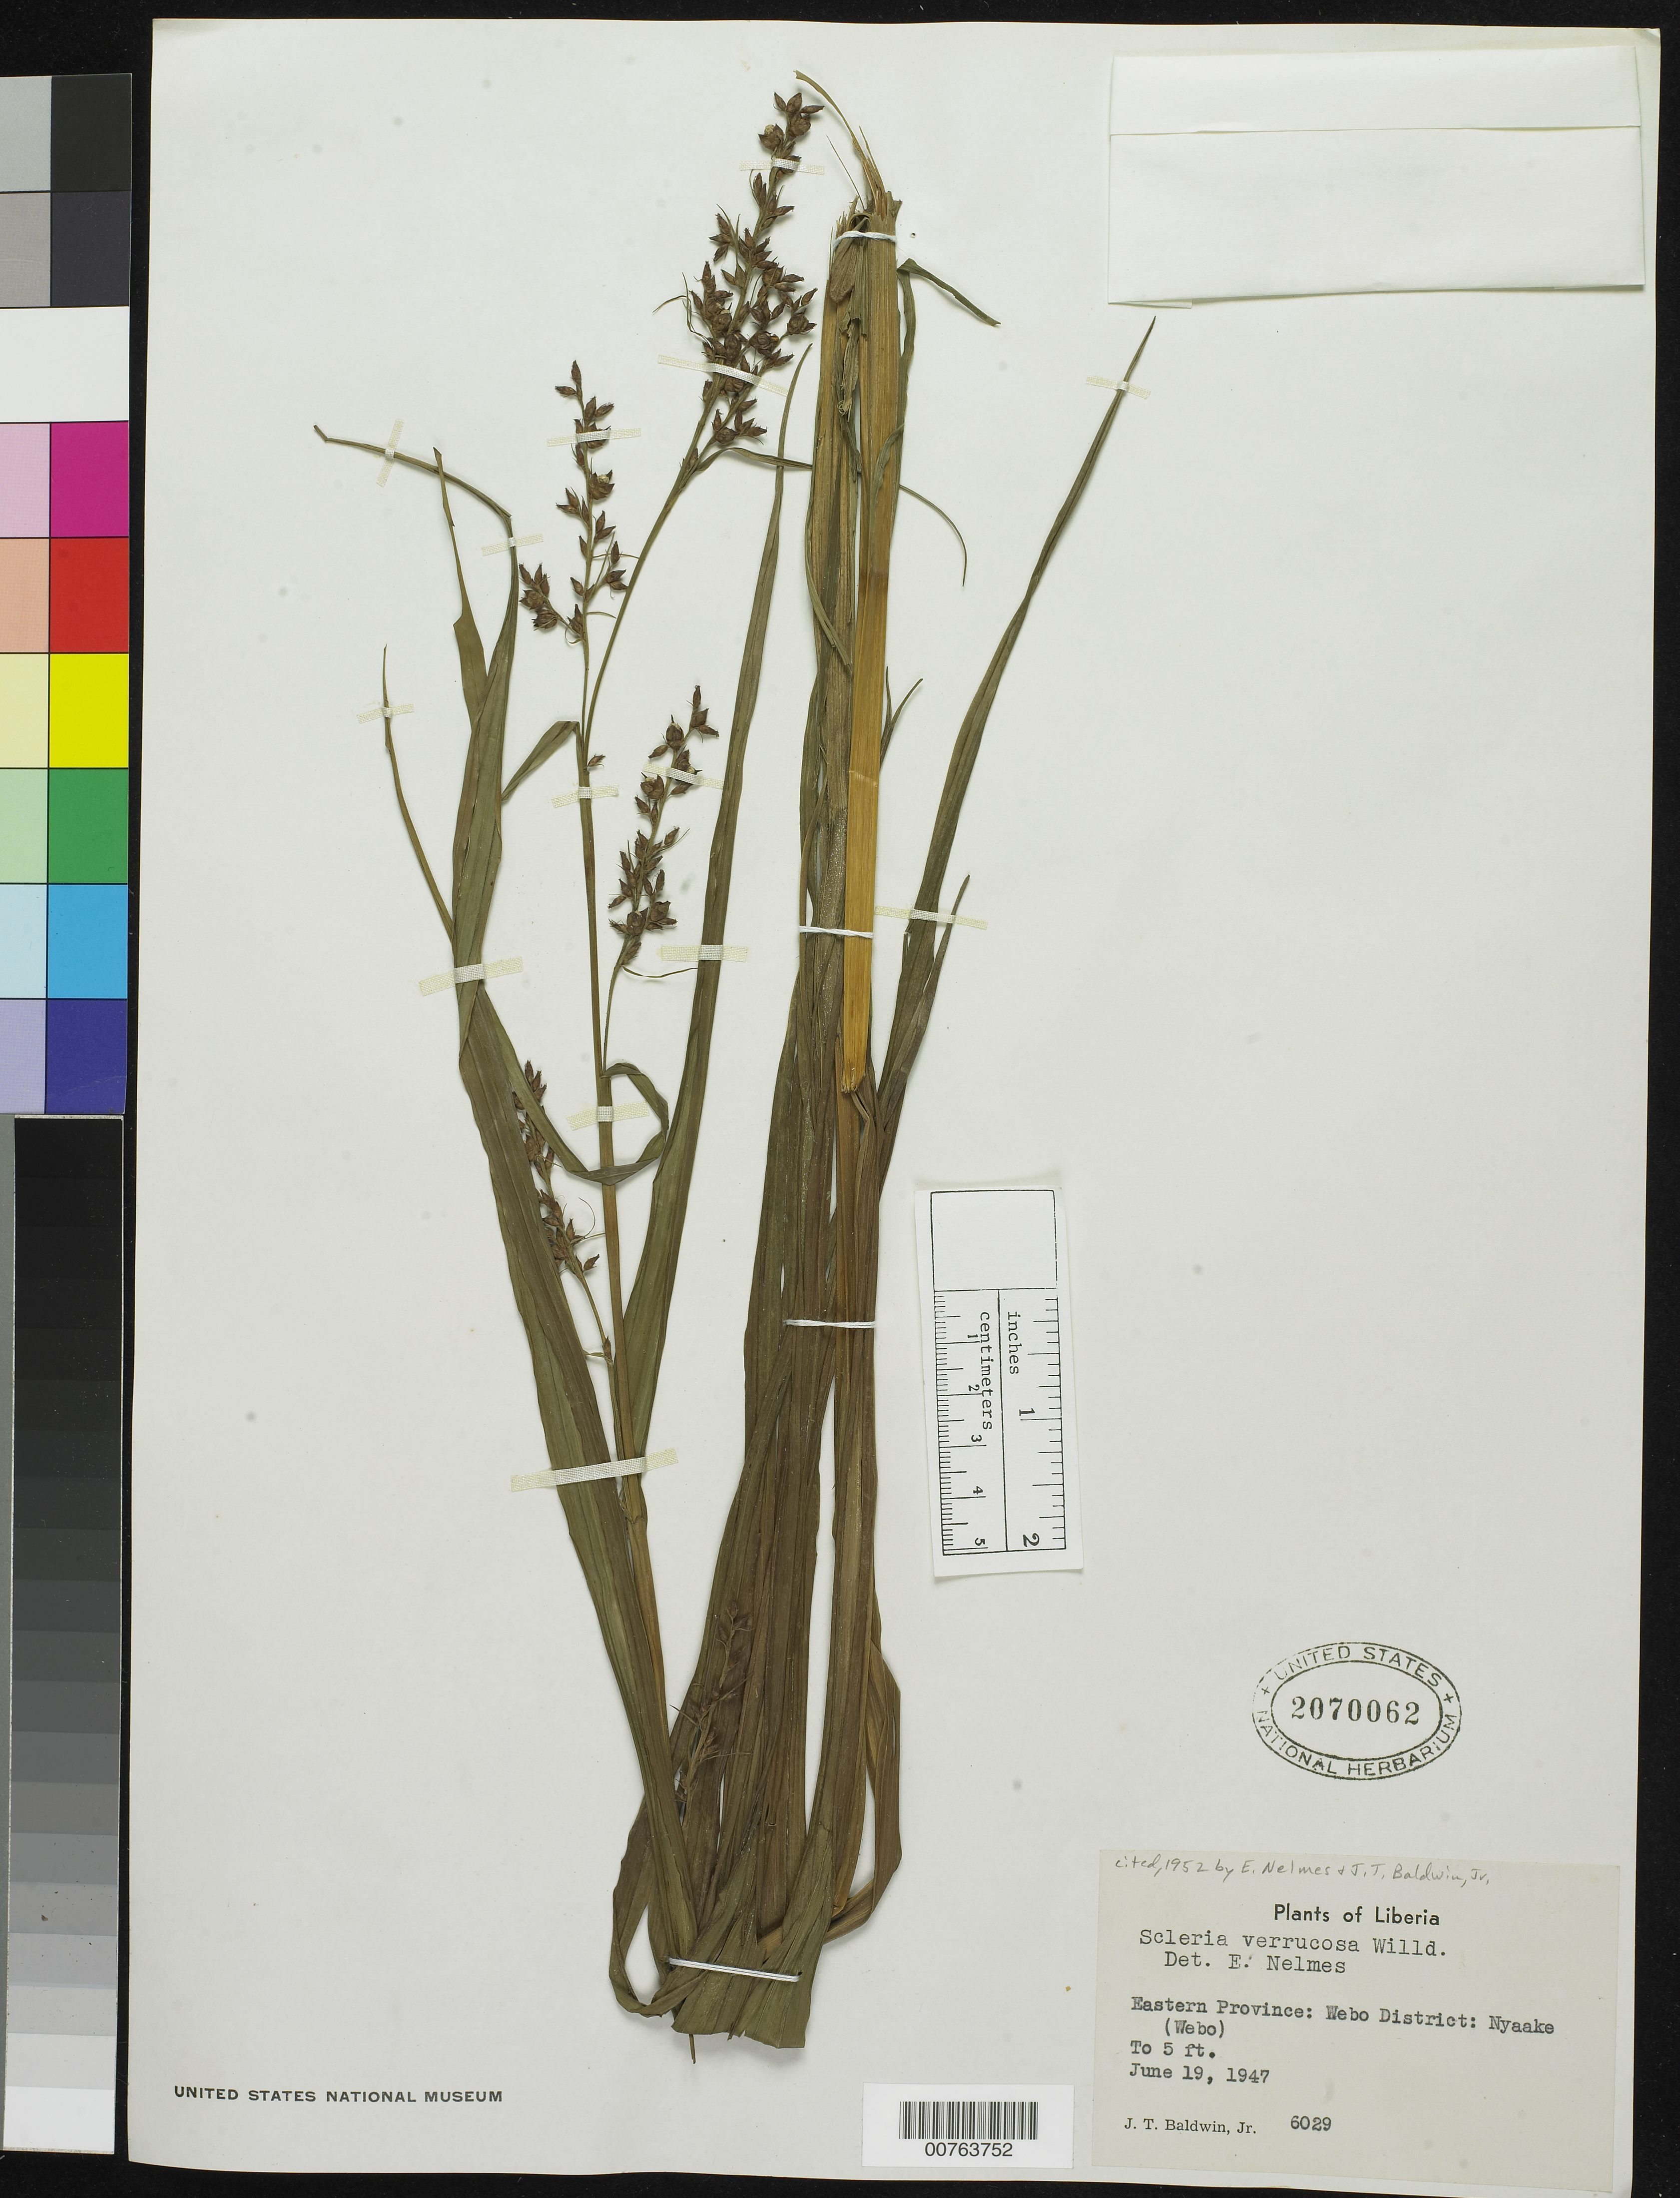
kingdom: Plantae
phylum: Tracheophyta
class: Liliopsida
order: Poales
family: Cyperaceae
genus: Scleria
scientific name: Scleria verrucosa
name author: Willd.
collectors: J. T. Baldwin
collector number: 6029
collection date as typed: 19 Jun 1947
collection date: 1947-06-19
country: Liberia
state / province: River Gee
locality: Eastern Province: Webo District, Nyaake (Webo)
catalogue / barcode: US 2070062